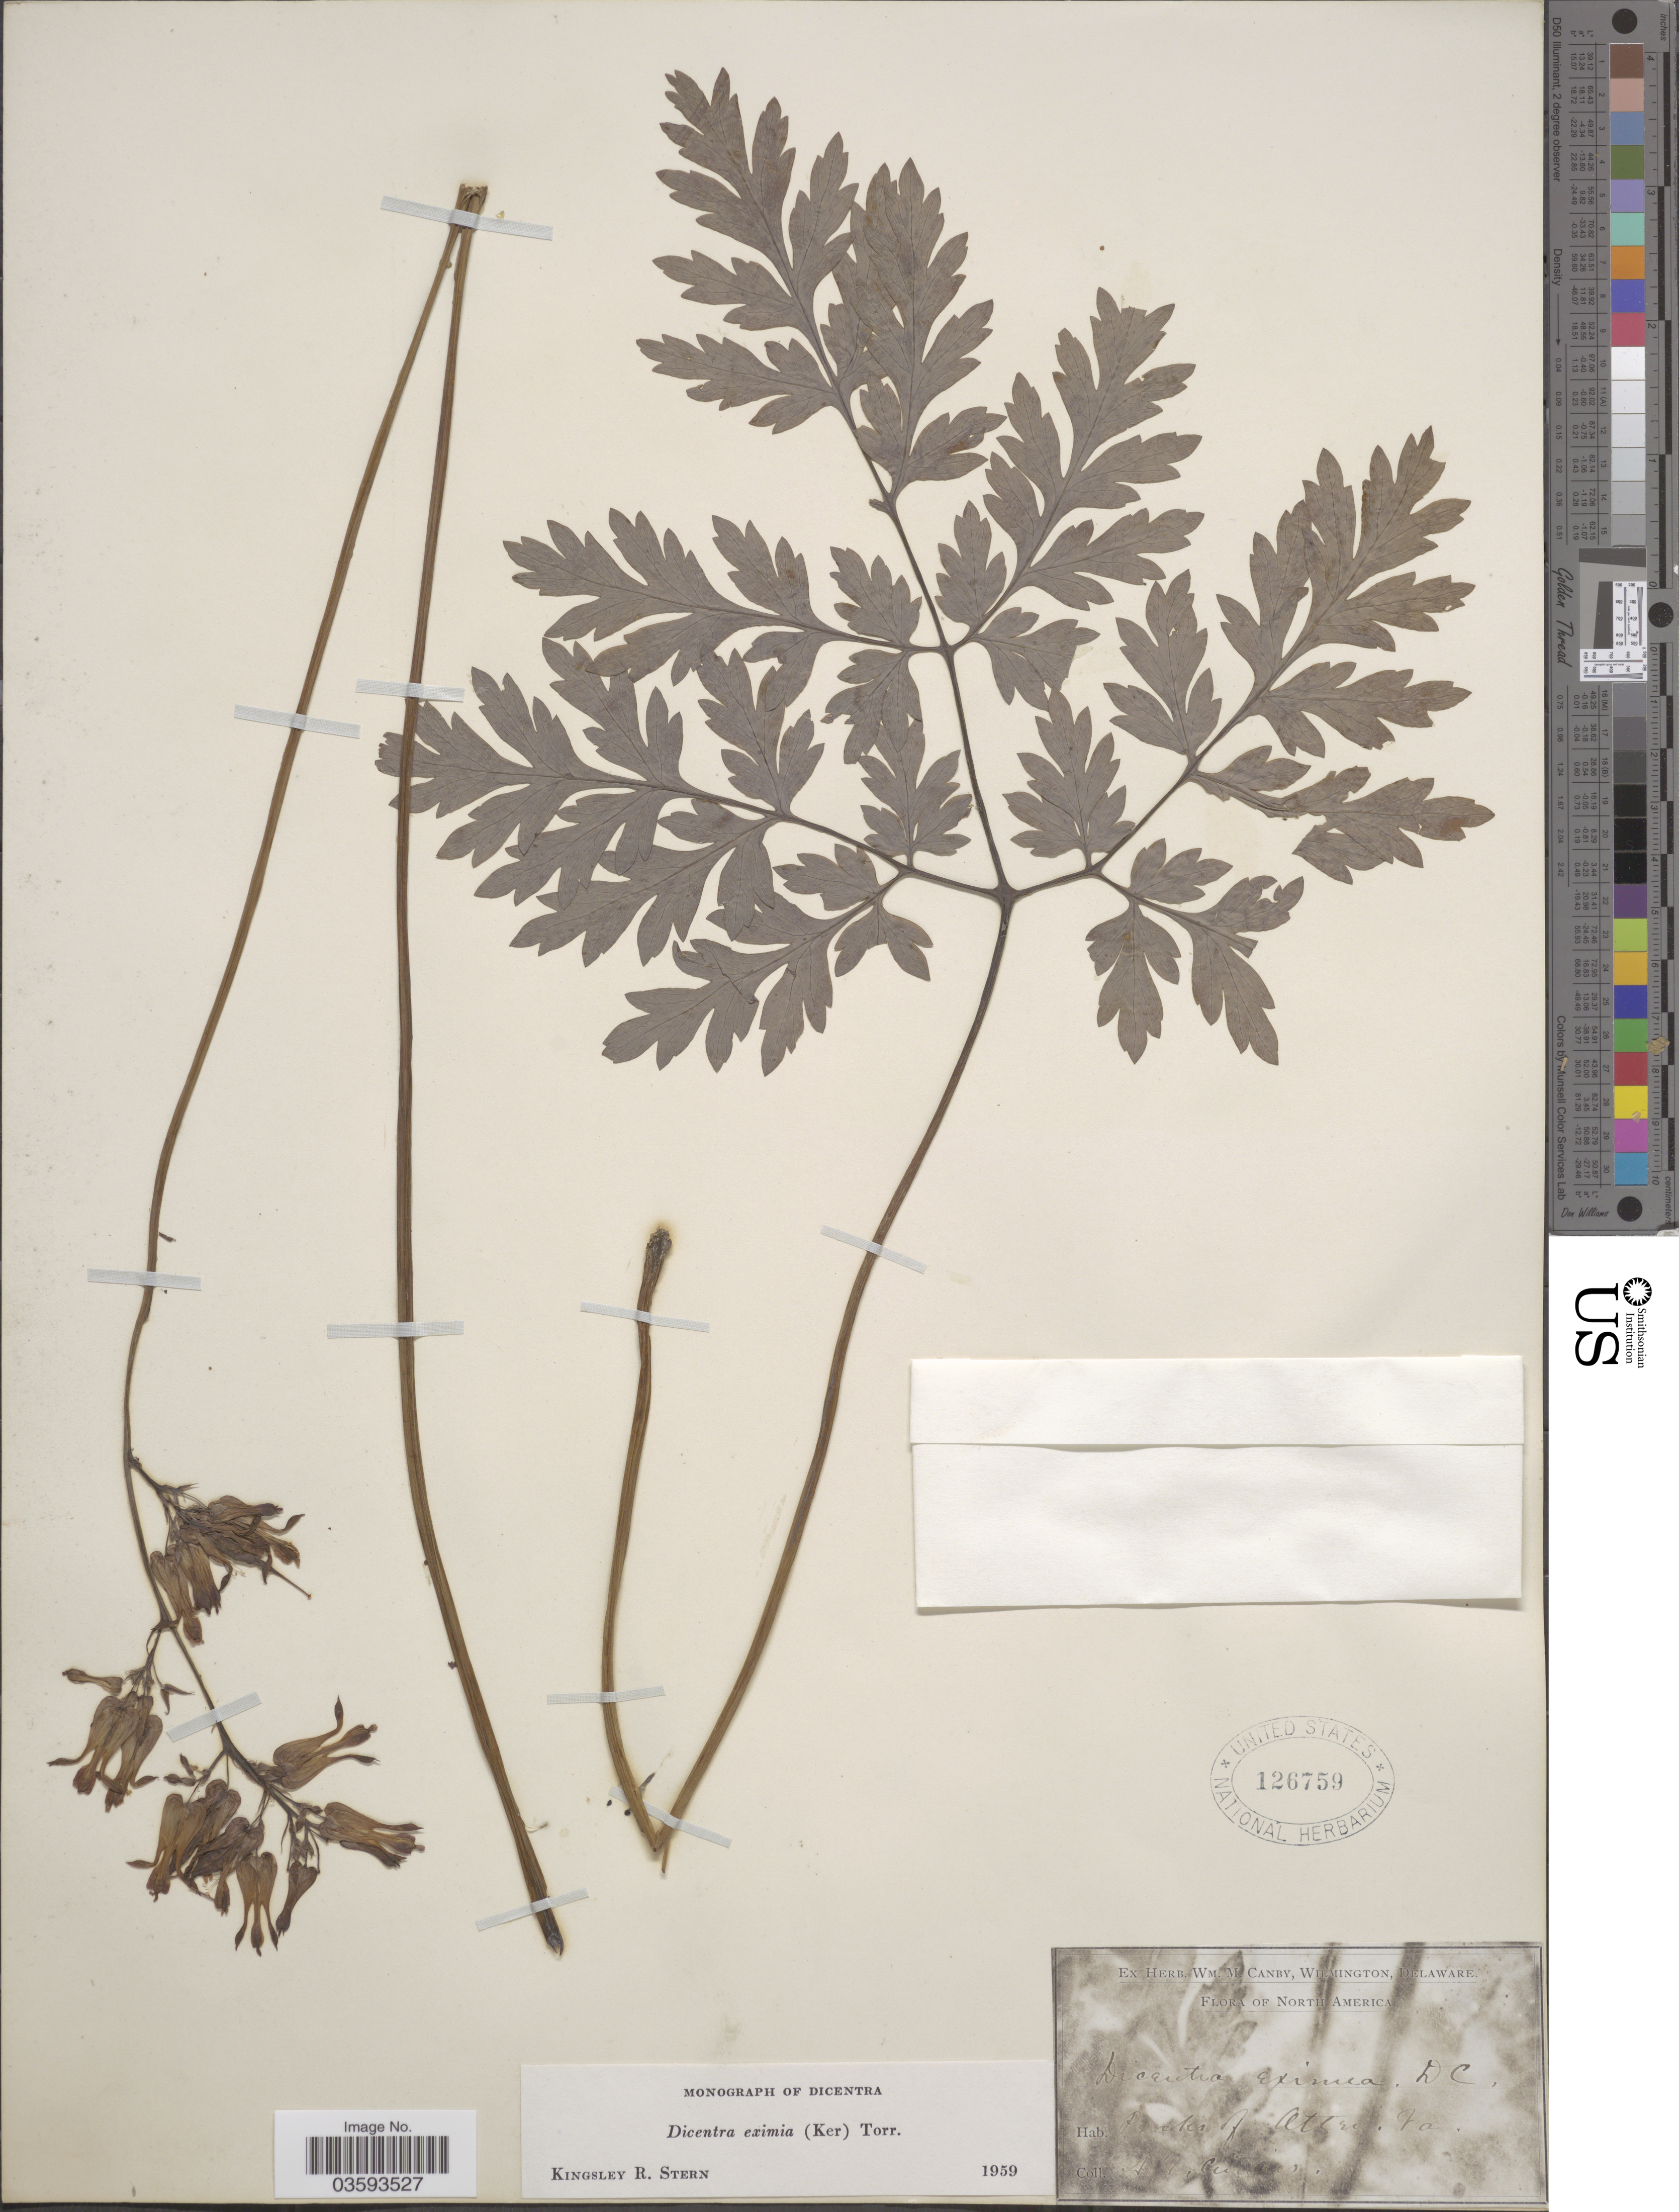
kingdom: Plantae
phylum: Tracheophyta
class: Magnoliopsida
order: Ranunculales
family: Papaveraceae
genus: Dicentra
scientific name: Dicentra eximia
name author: (Ker Gawl.) Torr.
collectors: A. H. Curtiss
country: United States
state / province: Virginia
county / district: Bedford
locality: Peaks of Otter.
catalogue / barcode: US 126759